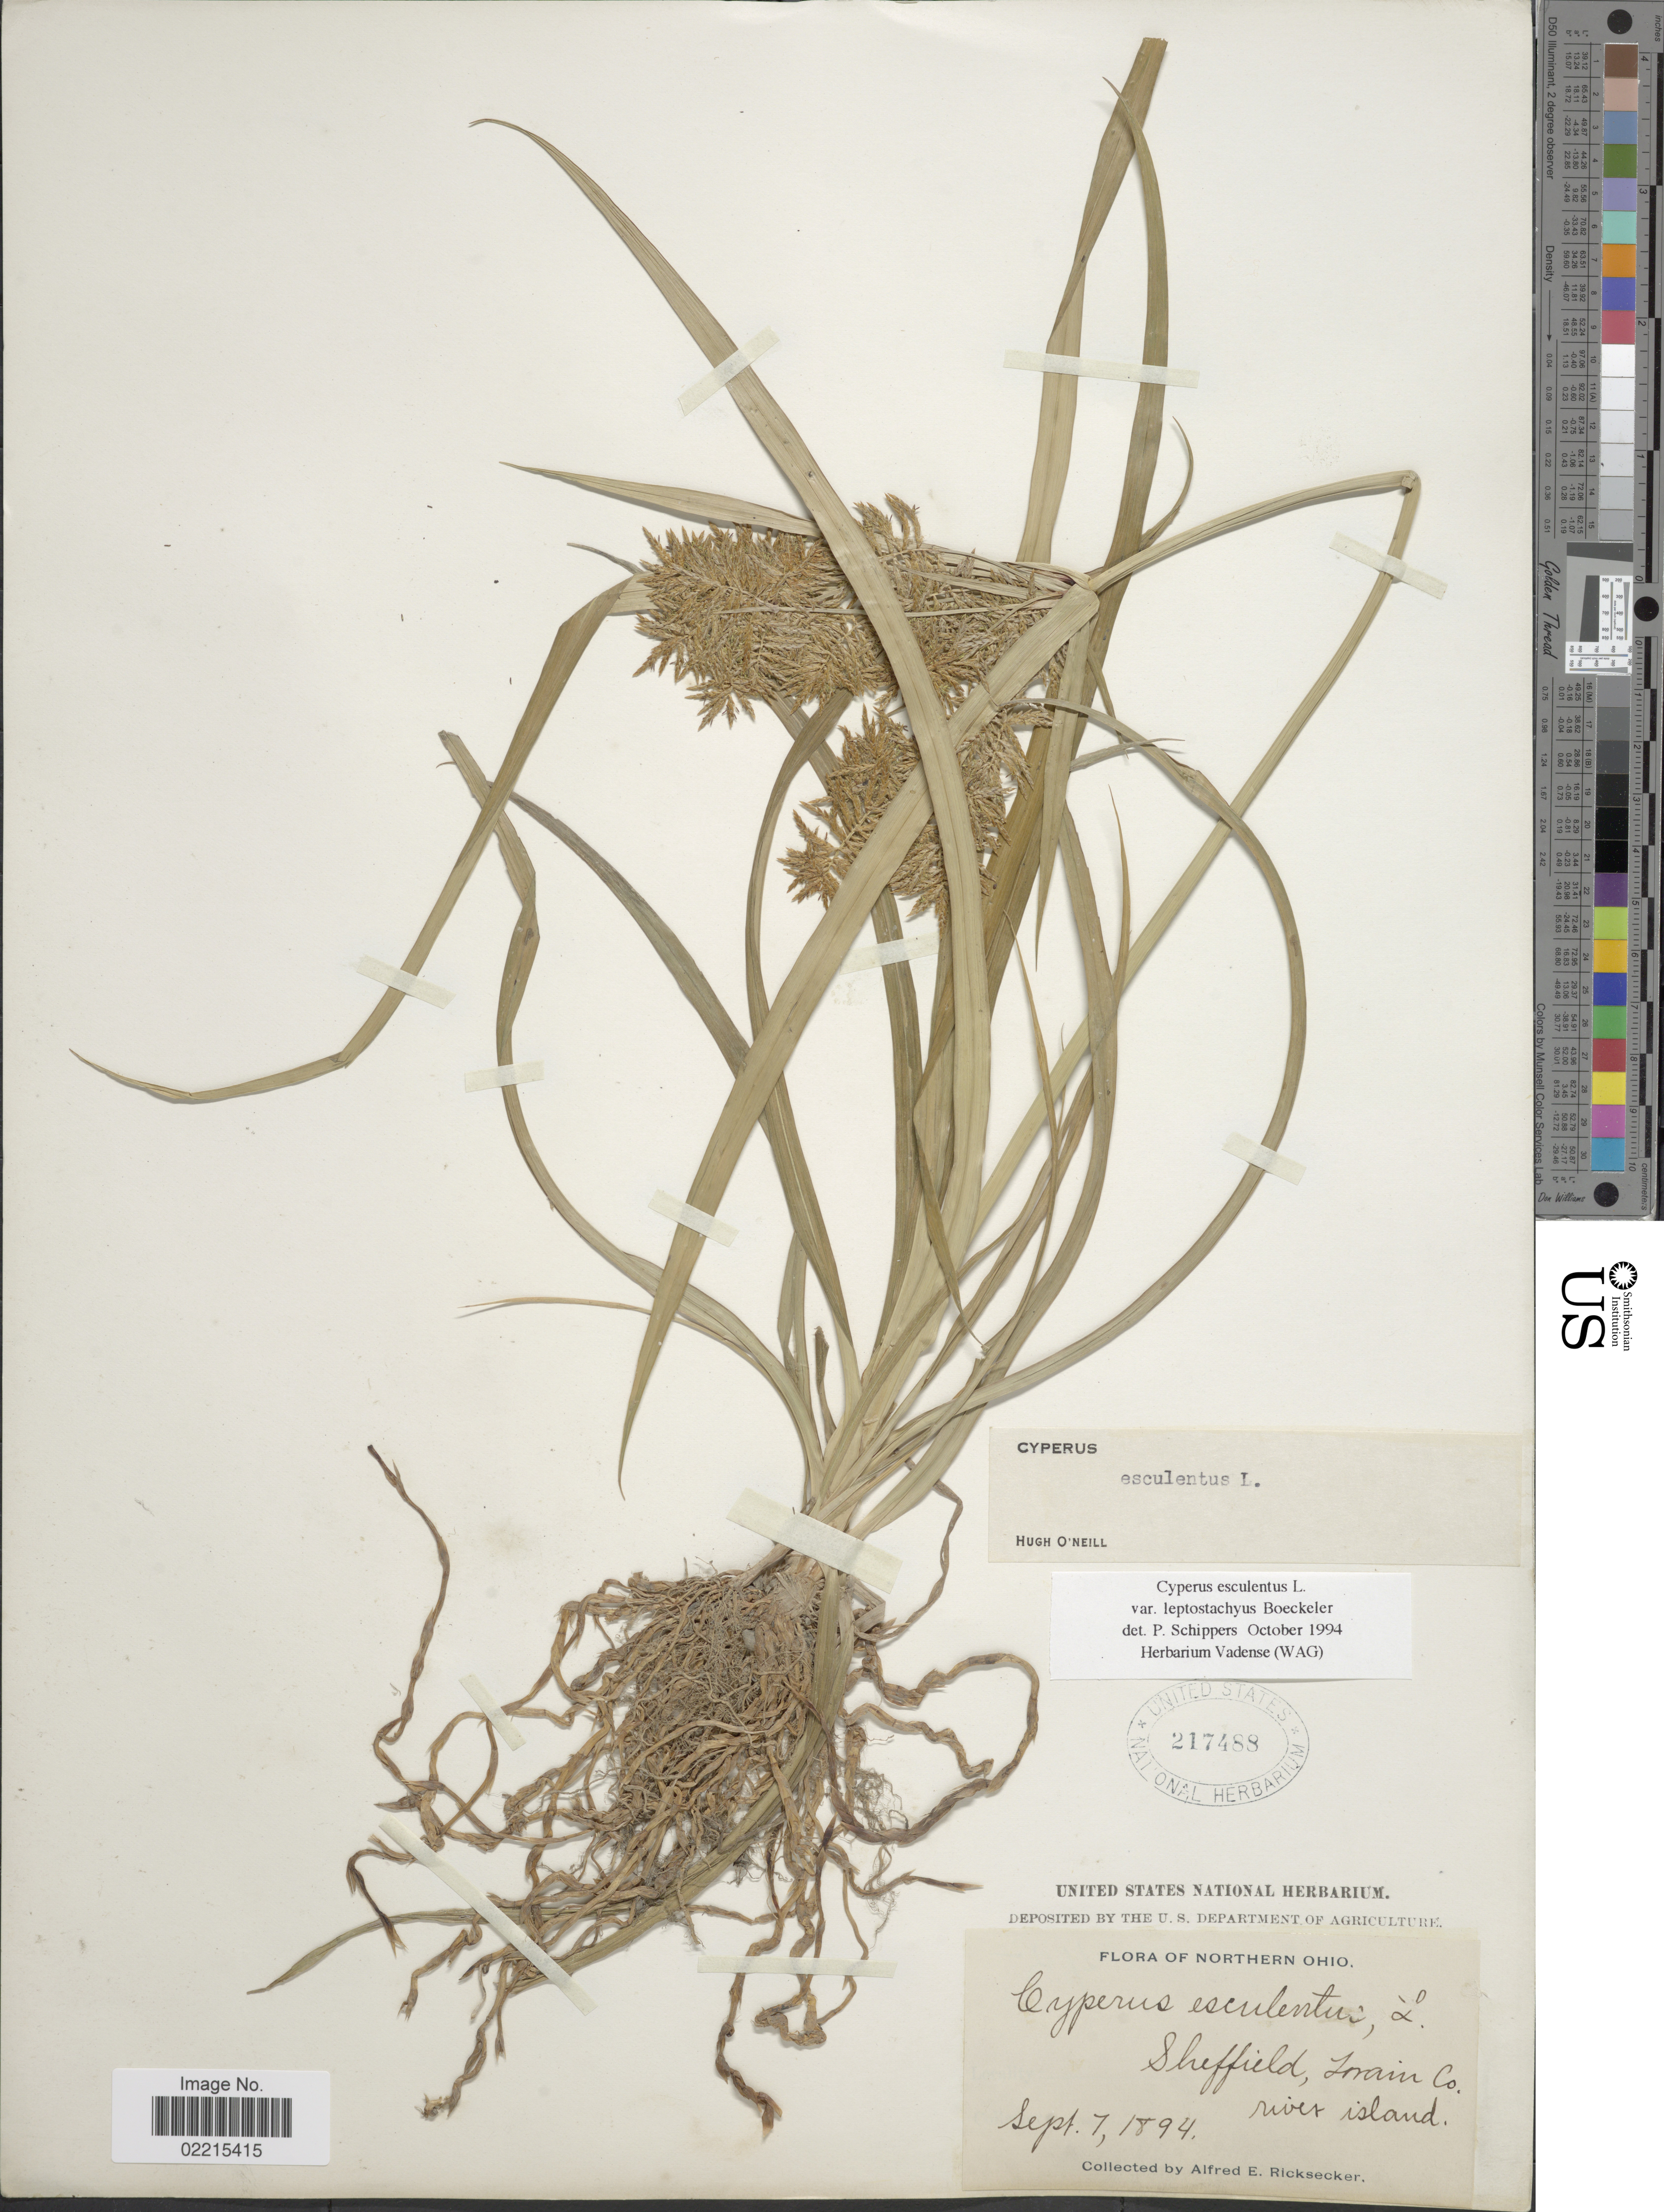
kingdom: Plantae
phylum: Tracheophyta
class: Liliopsida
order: Poales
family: Cyperaceae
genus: Cyperus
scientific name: Cyperus esculentus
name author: L.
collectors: A. E. Ricksecker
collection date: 1894-09-07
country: United States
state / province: Ohio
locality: Northern Ohio, Sheffield, Lorain Co. river island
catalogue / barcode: US 217488